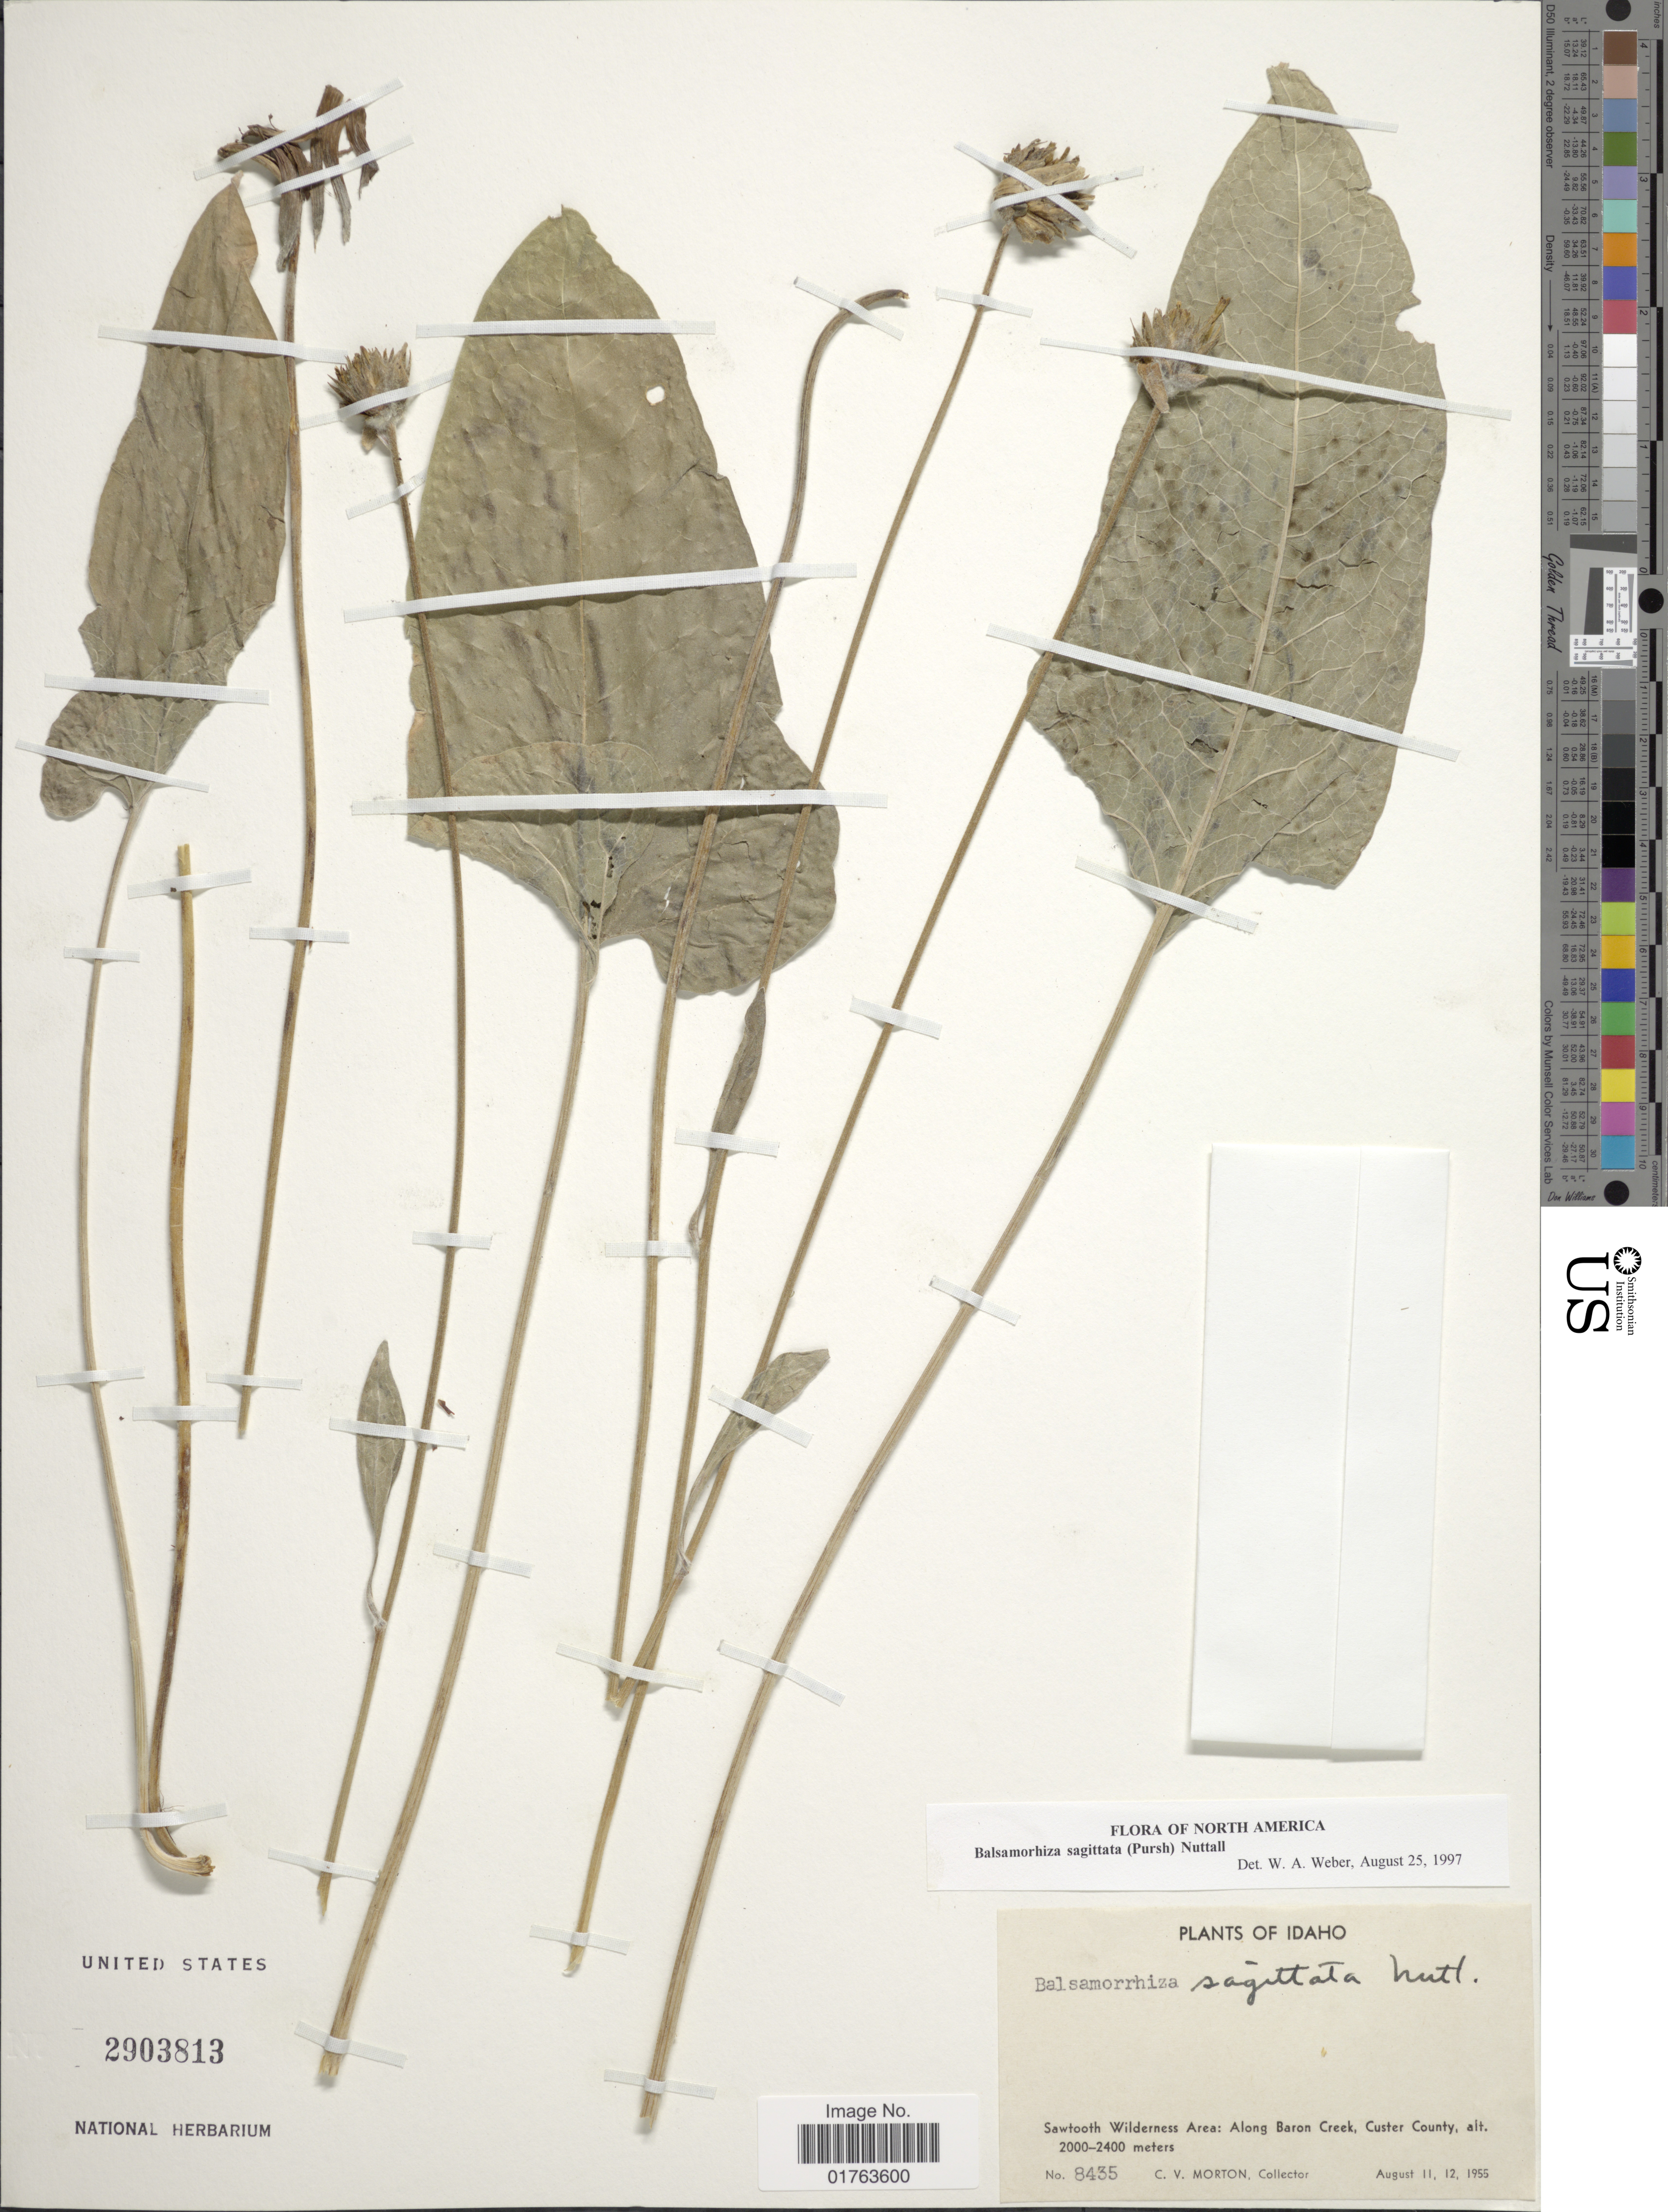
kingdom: Plantae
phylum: Tracheophyta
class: Magnoliopsida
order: Asterales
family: Asteraceae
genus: Balsamorhiza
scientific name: Balsamorhiza sagittata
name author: (Pursh) Nutt.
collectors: C. V. Morton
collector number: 8435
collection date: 1955-08-11/1955-08-12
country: United States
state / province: Idaho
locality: Sawtooth Wilderness Area: Along Baron Creek, Custer County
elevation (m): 2000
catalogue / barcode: US 2903813